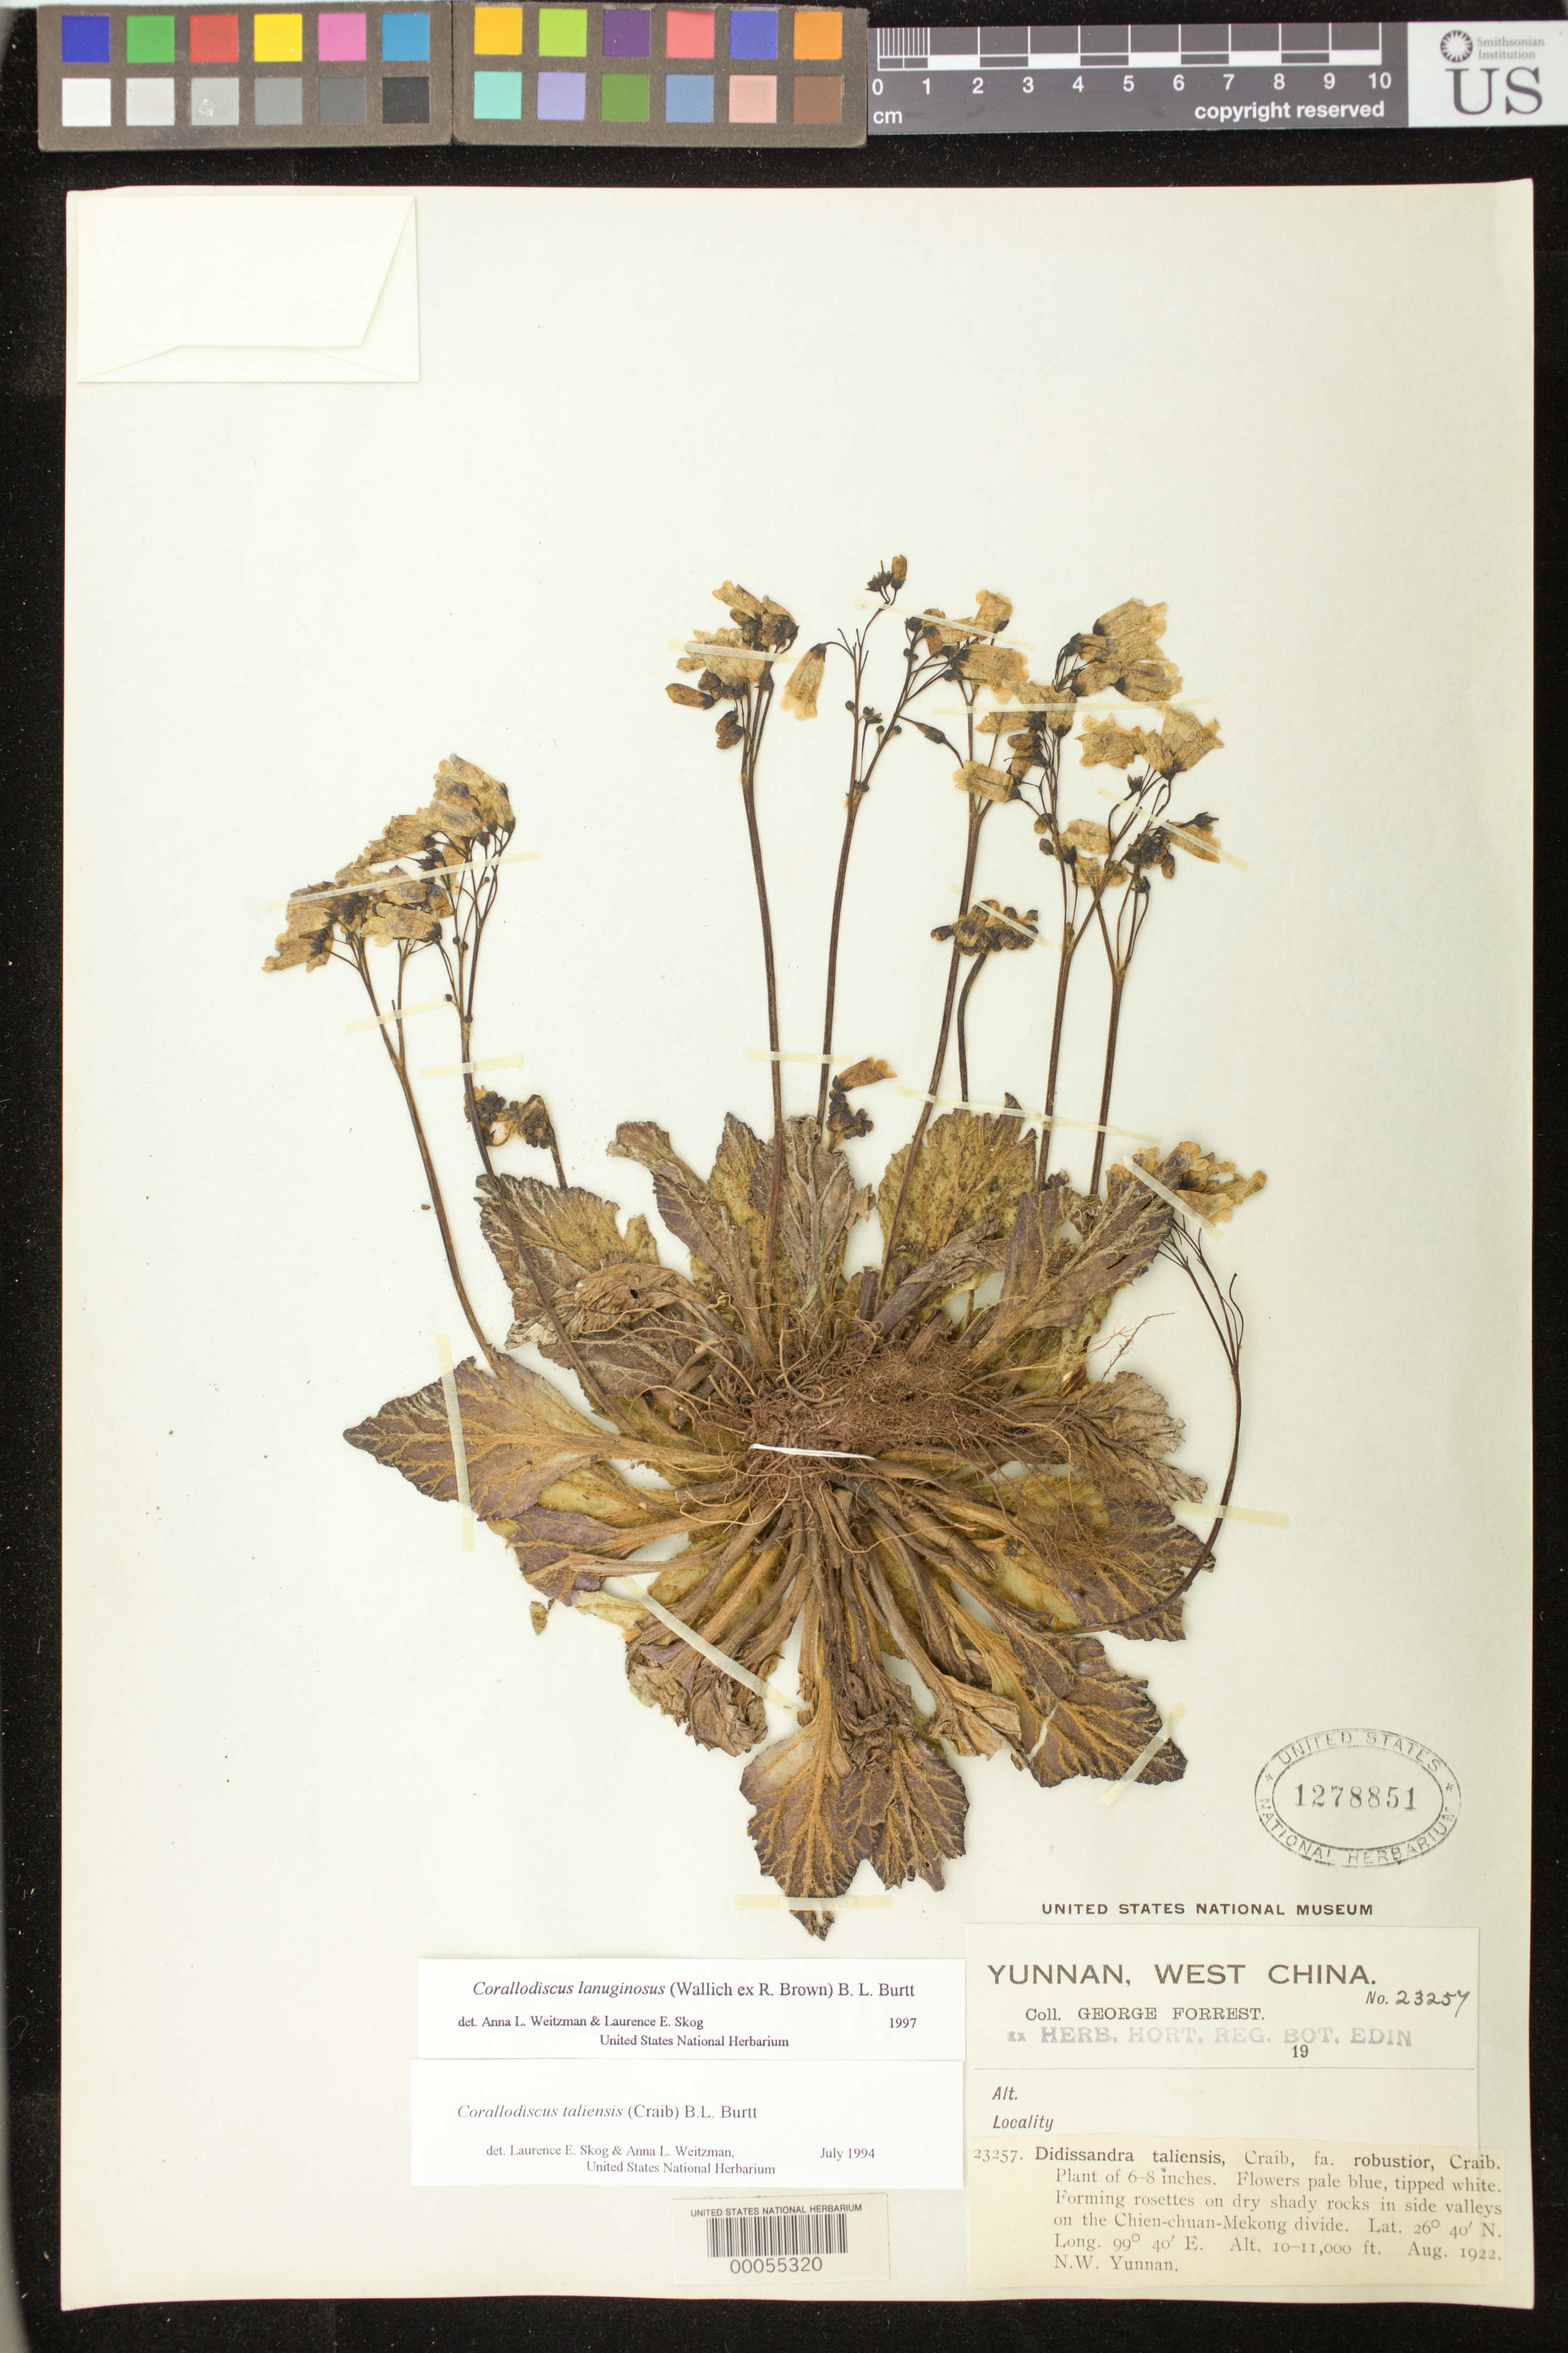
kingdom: Plantae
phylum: Tracheophyta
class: Magnoliopsida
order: Lamiales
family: Gesneriaceae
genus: Corallodiscus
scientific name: Corallodiscus taliensis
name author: (Craib) B.L. Burtt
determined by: Weitzman, A. L.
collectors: G. Forrest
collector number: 23257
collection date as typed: Aug 1922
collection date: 1922-08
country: China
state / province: Yunnan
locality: Chien-chuan-mekong divide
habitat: On dry shady rocks in side valleys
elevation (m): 3048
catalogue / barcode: US 1278851